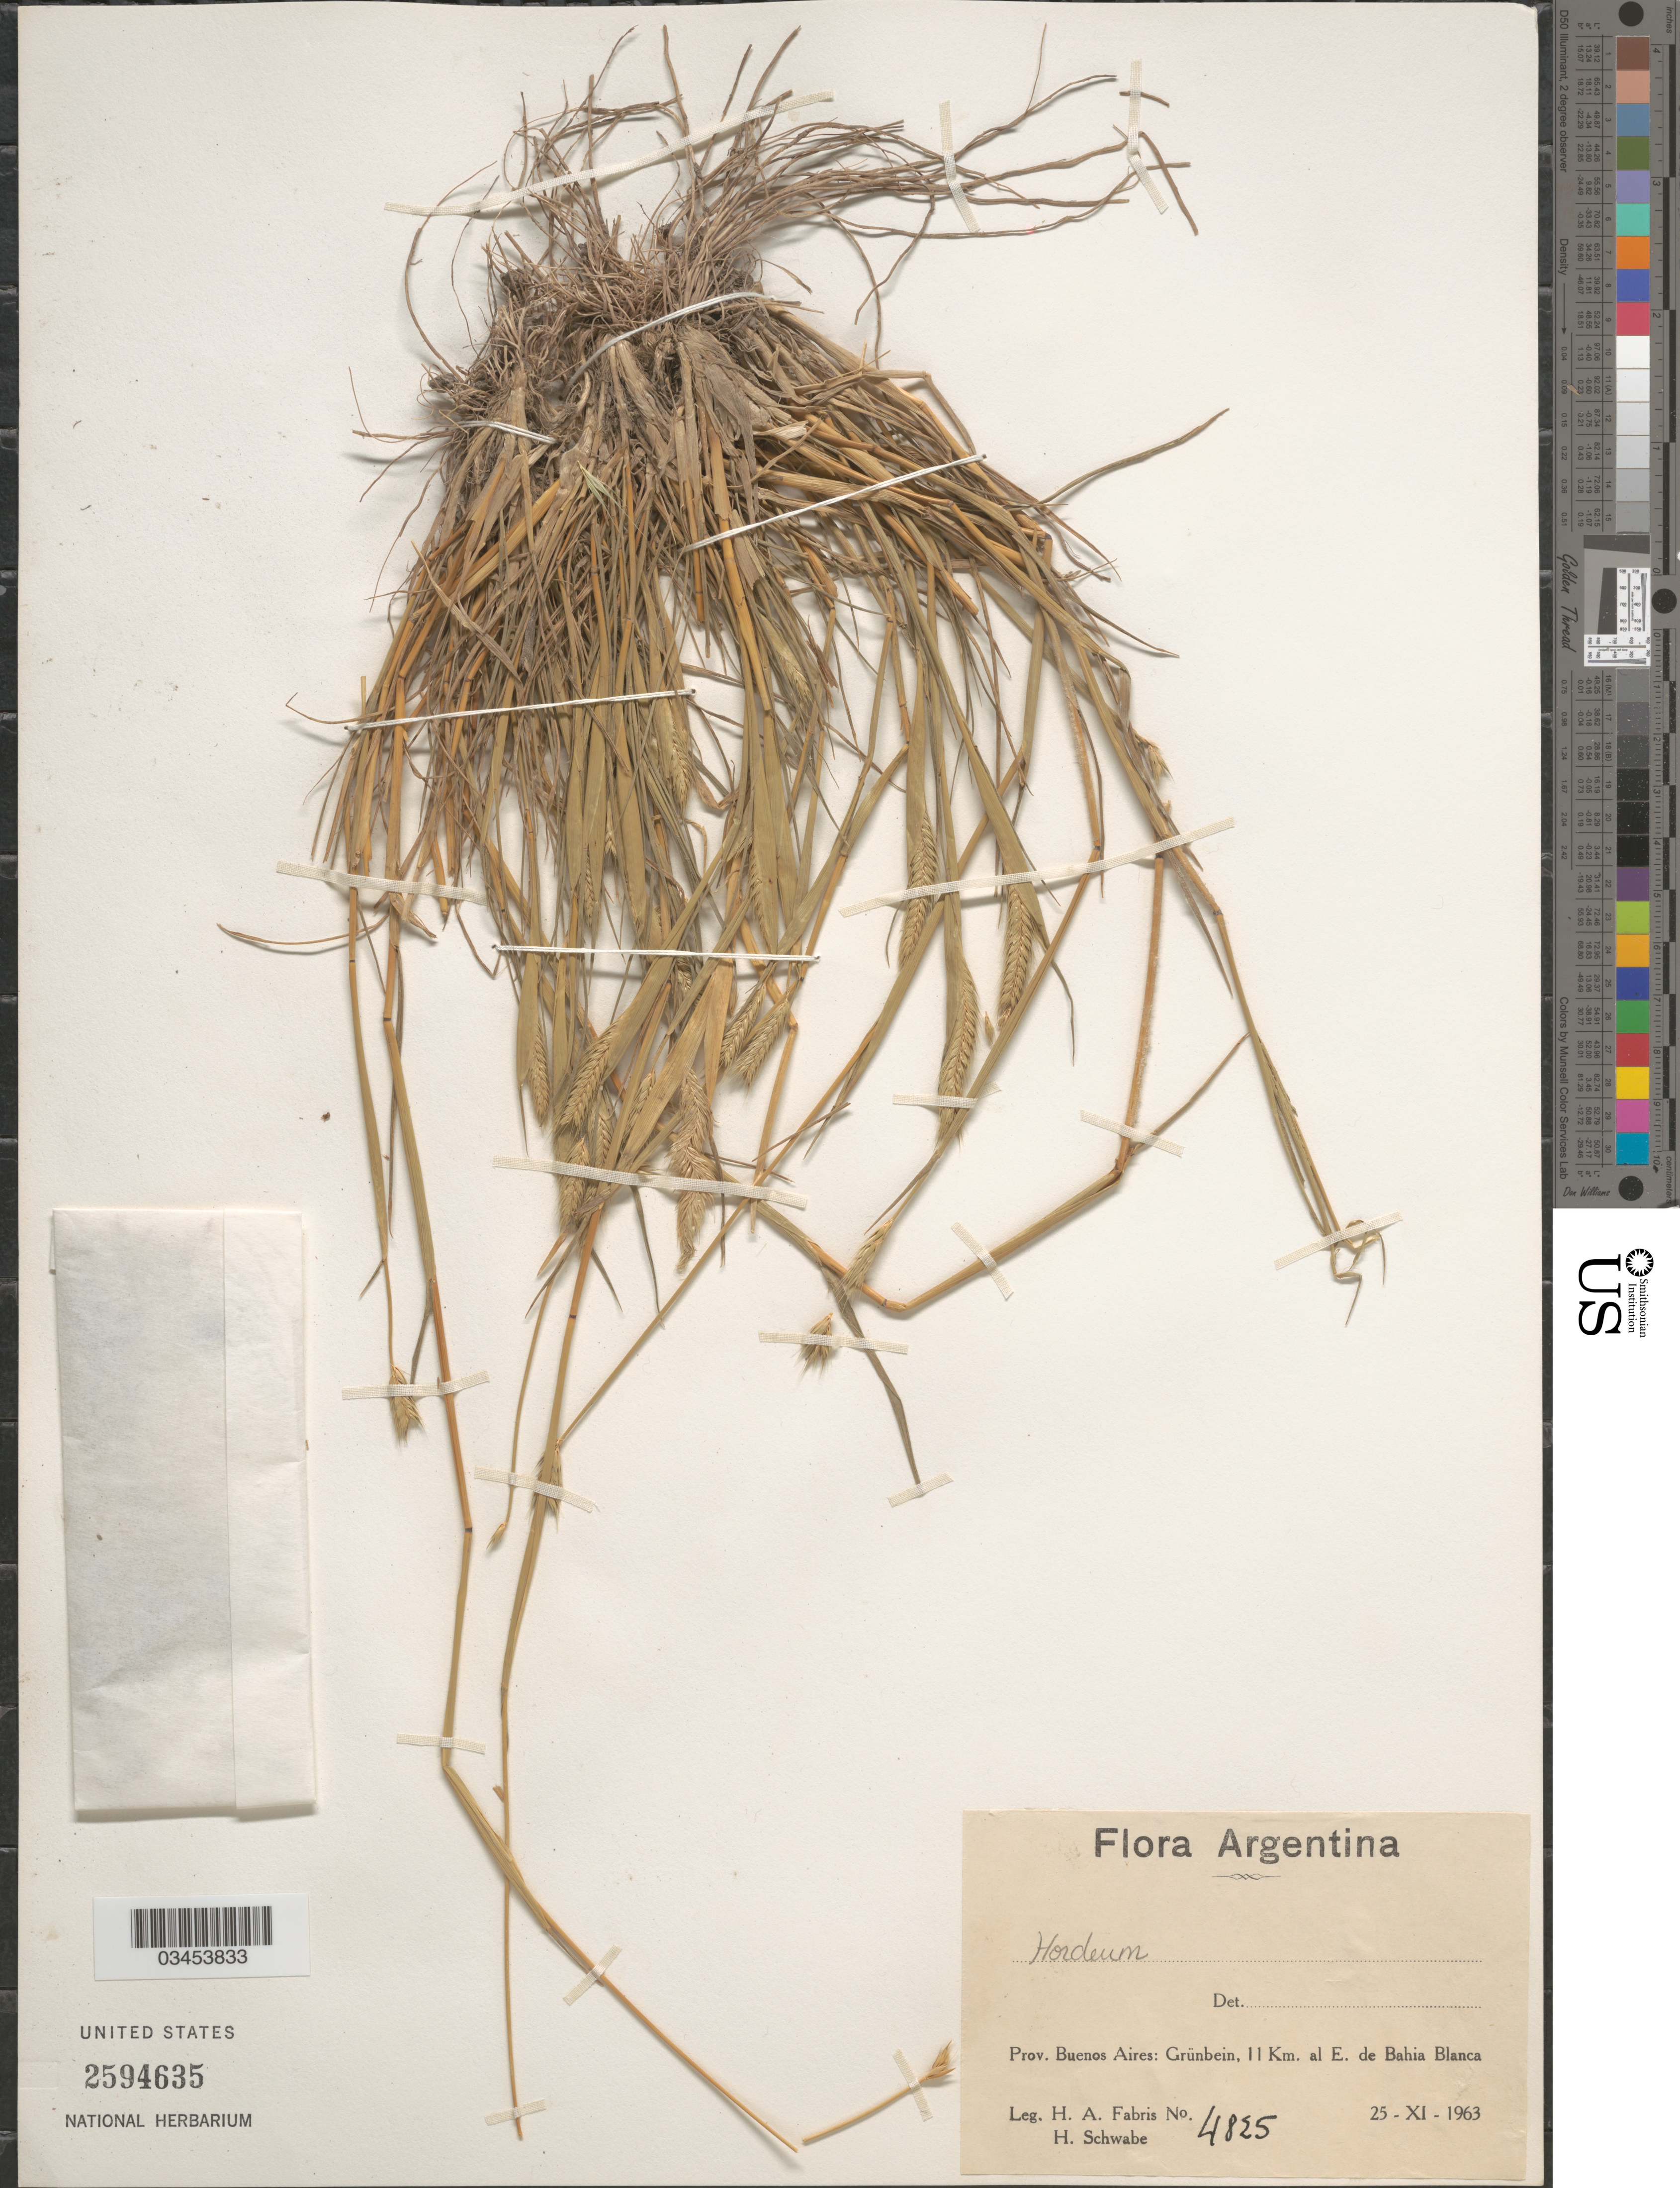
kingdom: Plantae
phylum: Tracheophyta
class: Liliopsida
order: Poales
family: Poaceae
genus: Hordeum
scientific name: Hordeum sp.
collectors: H. A. Fabris & H. Schwabe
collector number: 4825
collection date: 1963-11-25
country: Argentina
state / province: Buenos Aires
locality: Grünbein, 11 Km. al E. de Bahia Blanca.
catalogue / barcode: US 2594635